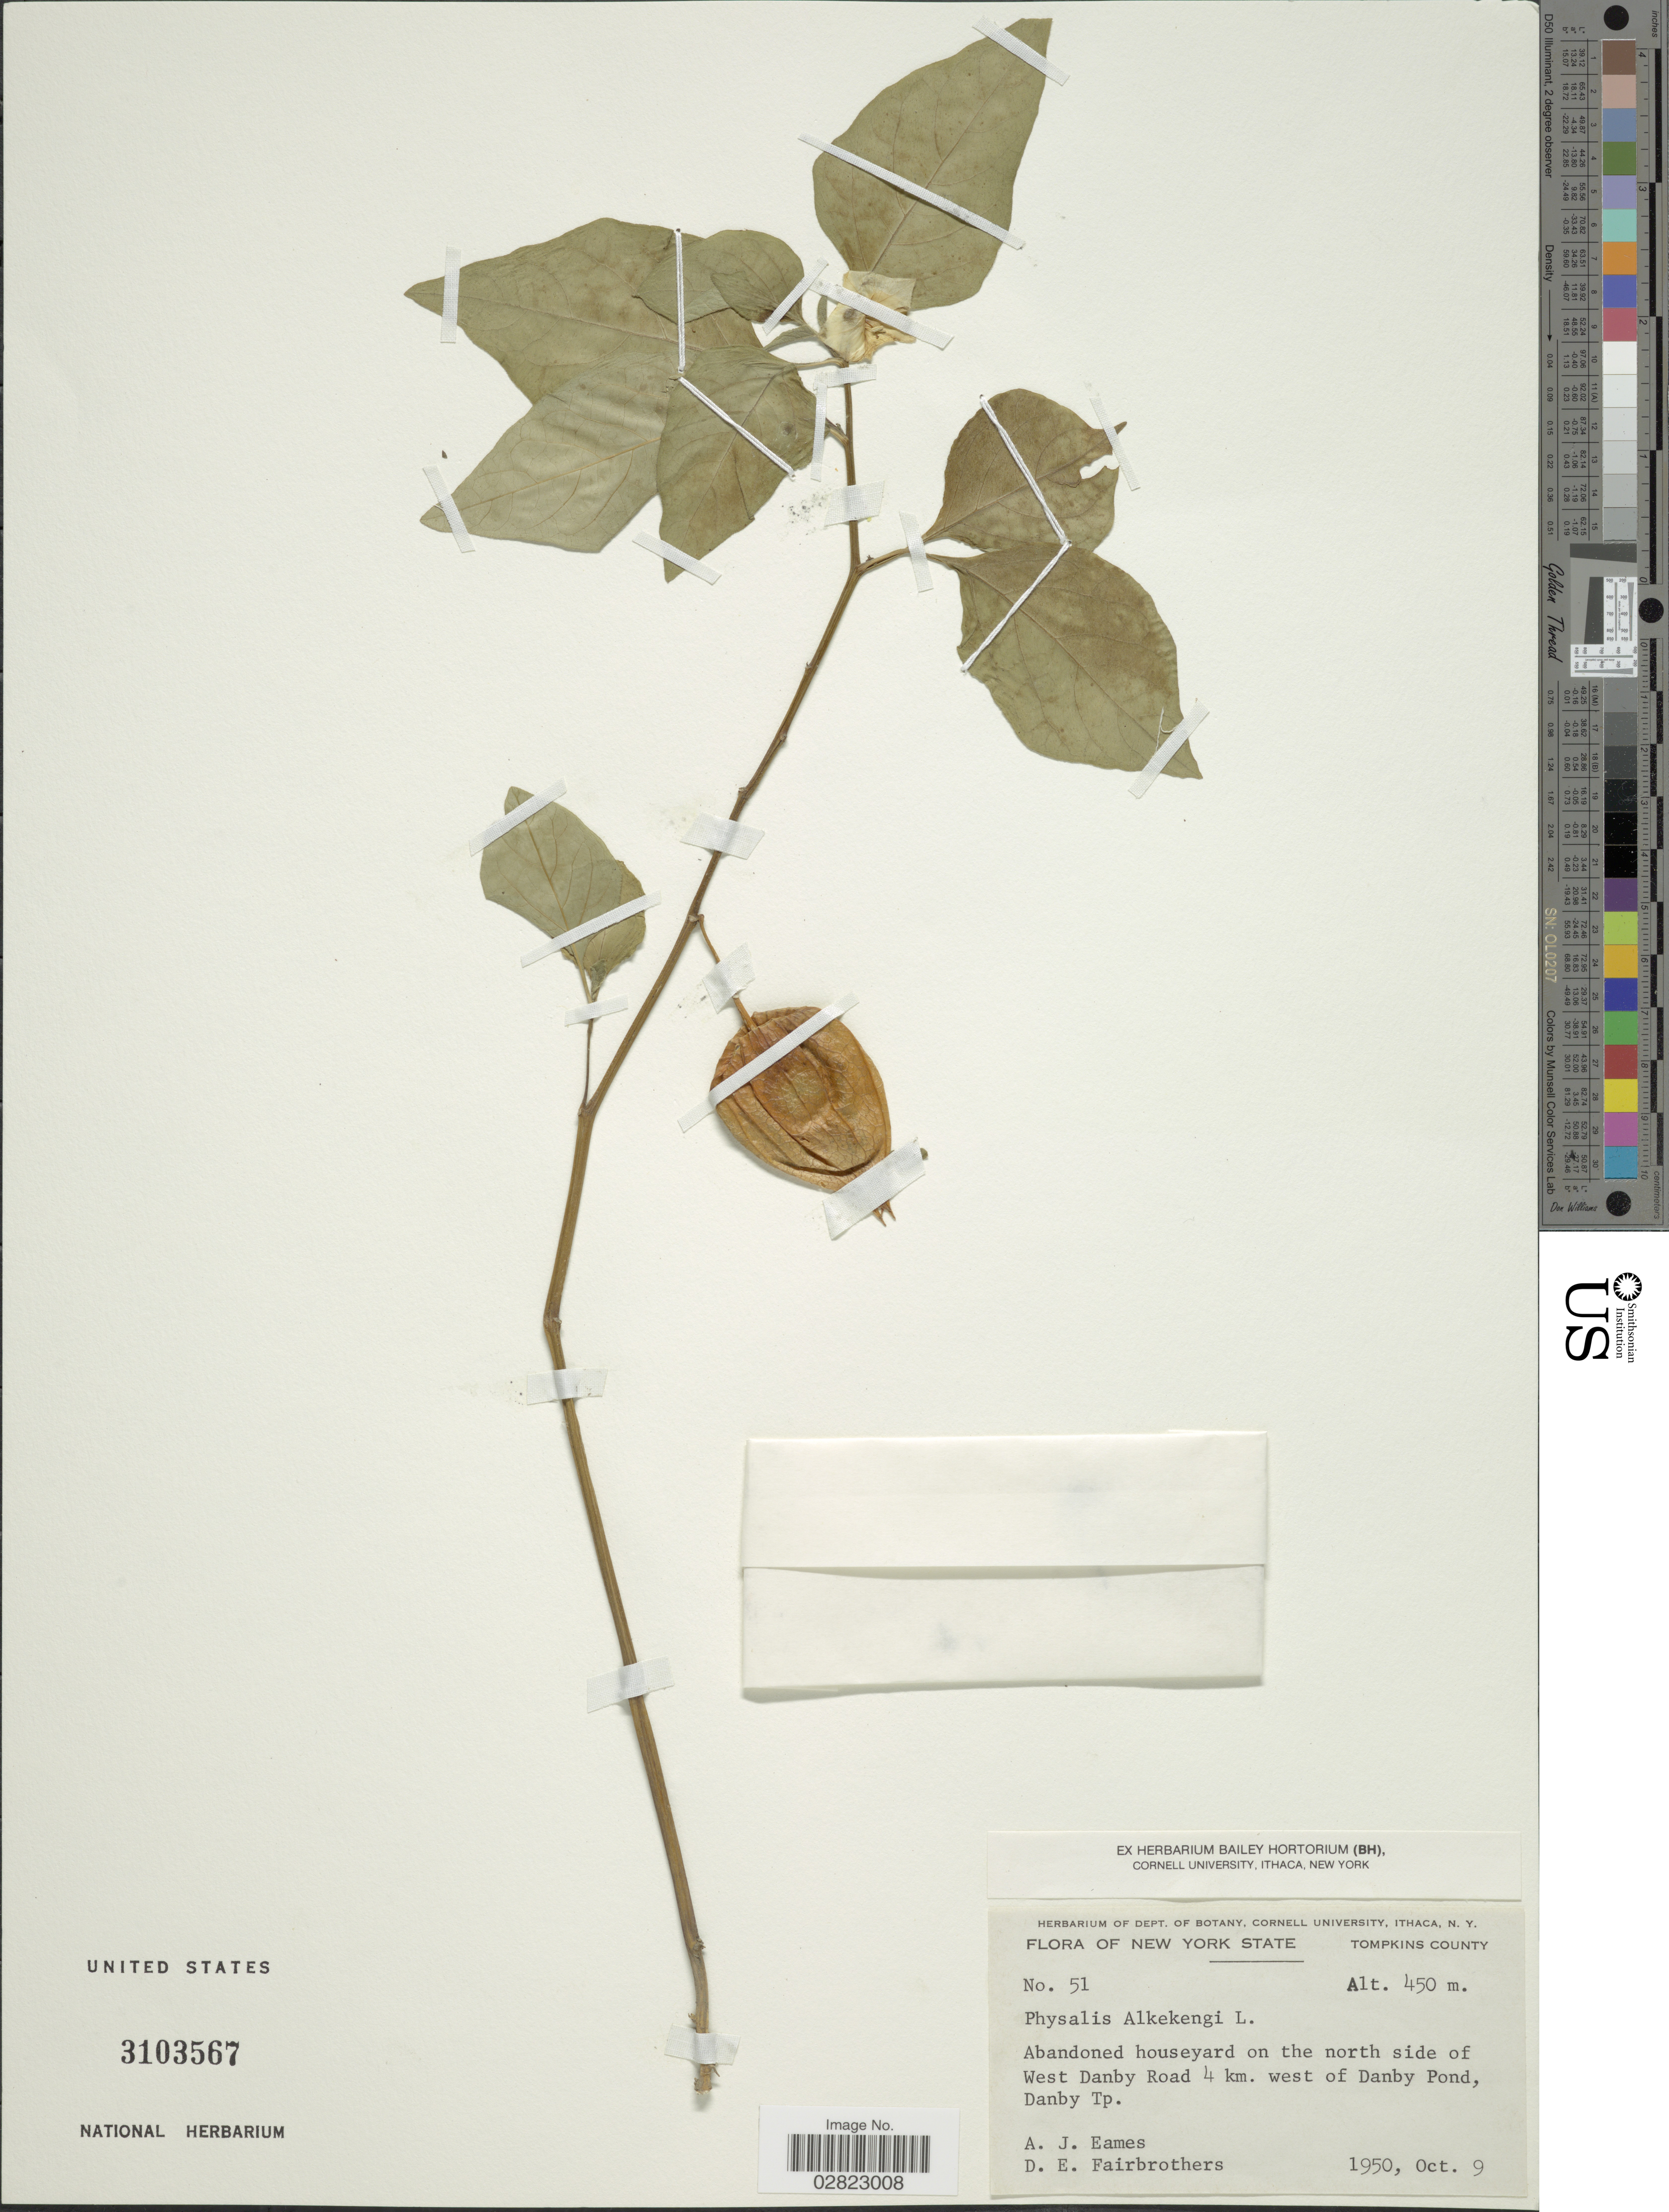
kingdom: Plantae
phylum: Tracheophyta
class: Magnoliopsida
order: Solanales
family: Solanaceae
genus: Physalis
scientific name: Physalis alkekengi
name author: L.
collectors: A. J. Eames & D. Fairbrothers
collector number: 51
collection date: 1950-10-09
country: United States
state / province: New York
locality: Tompkins County. Abandoned houseyard on the north side of West Danby Road 4 km. west of Danby Pond, Danby Tp.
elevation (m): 450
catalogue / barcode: US 3103567